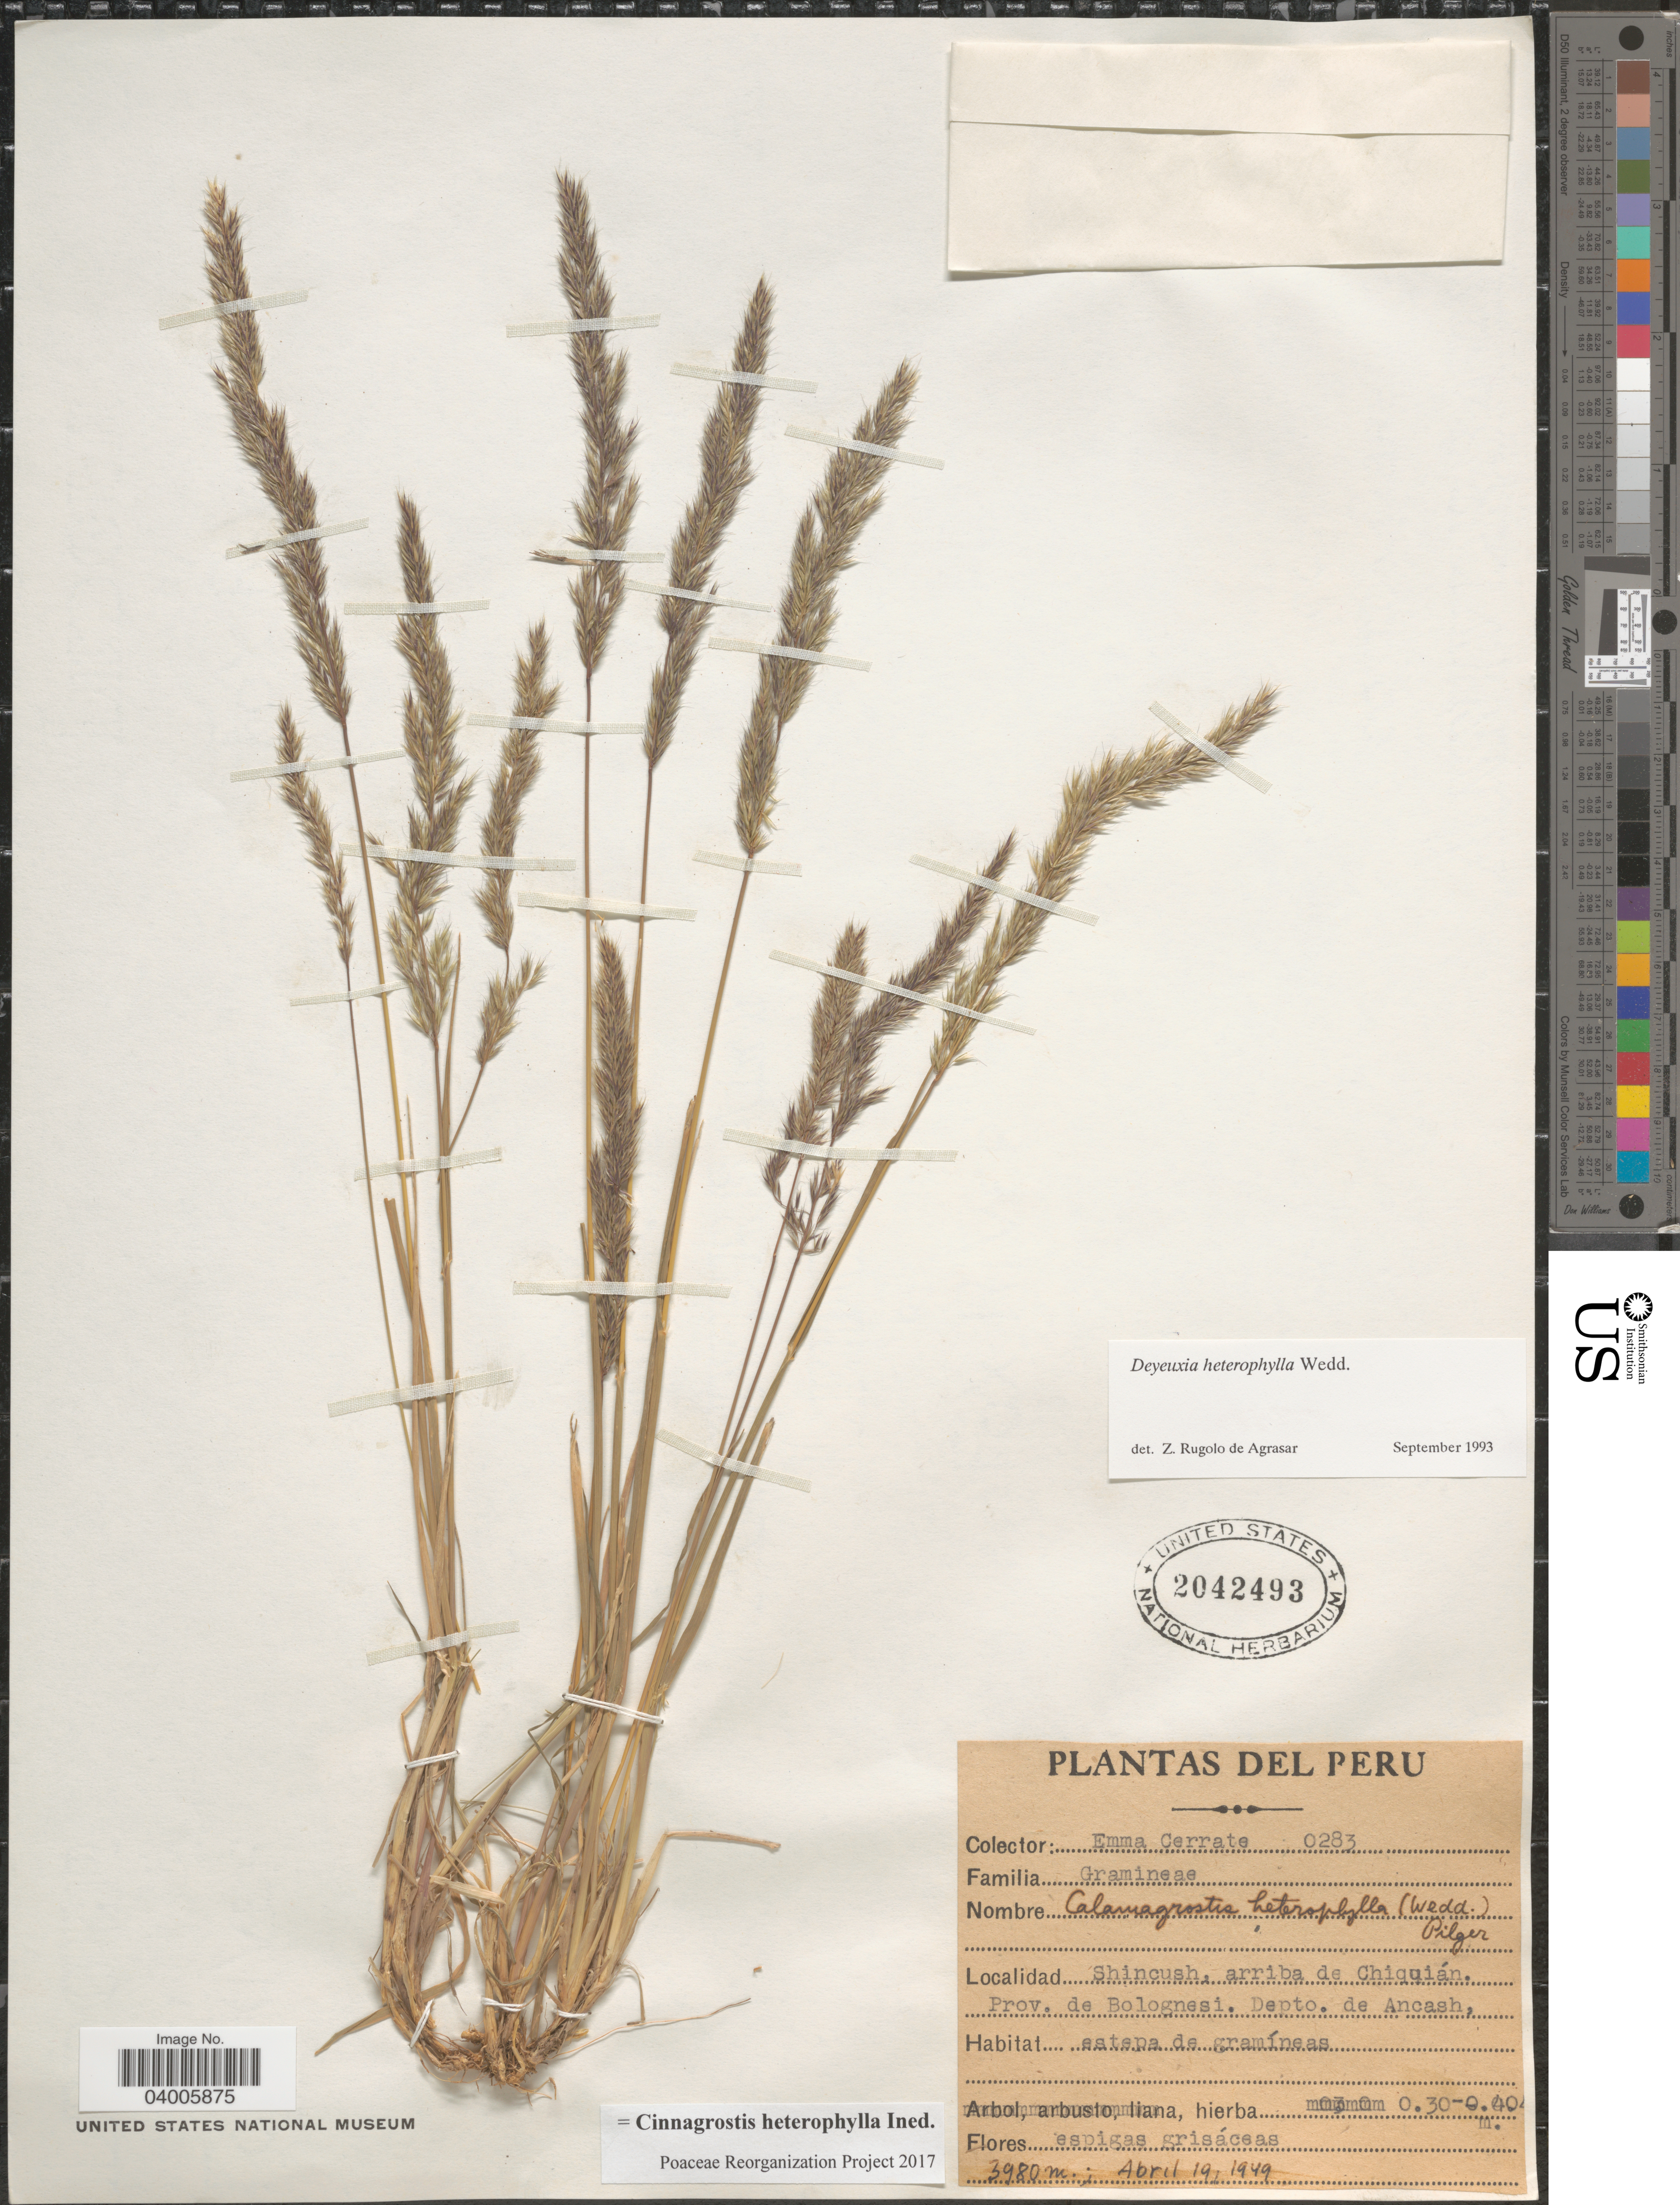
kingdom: Plantae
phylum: Tracheophyta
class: Liliopsida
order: Poales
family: Poaceae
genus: Cinnagrostis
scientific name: Cinnagrostis heterophylla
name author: (Wedd.) P.M. Peterson et al.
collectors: E. Cerrate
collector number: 0283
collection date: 1949-04-19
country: Peru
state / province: Ancash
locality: Shincush, arriba de Chiquián. Prov. de Bolognesi. Depto. de Ancash.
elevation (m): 3980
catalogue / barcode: US 2042493